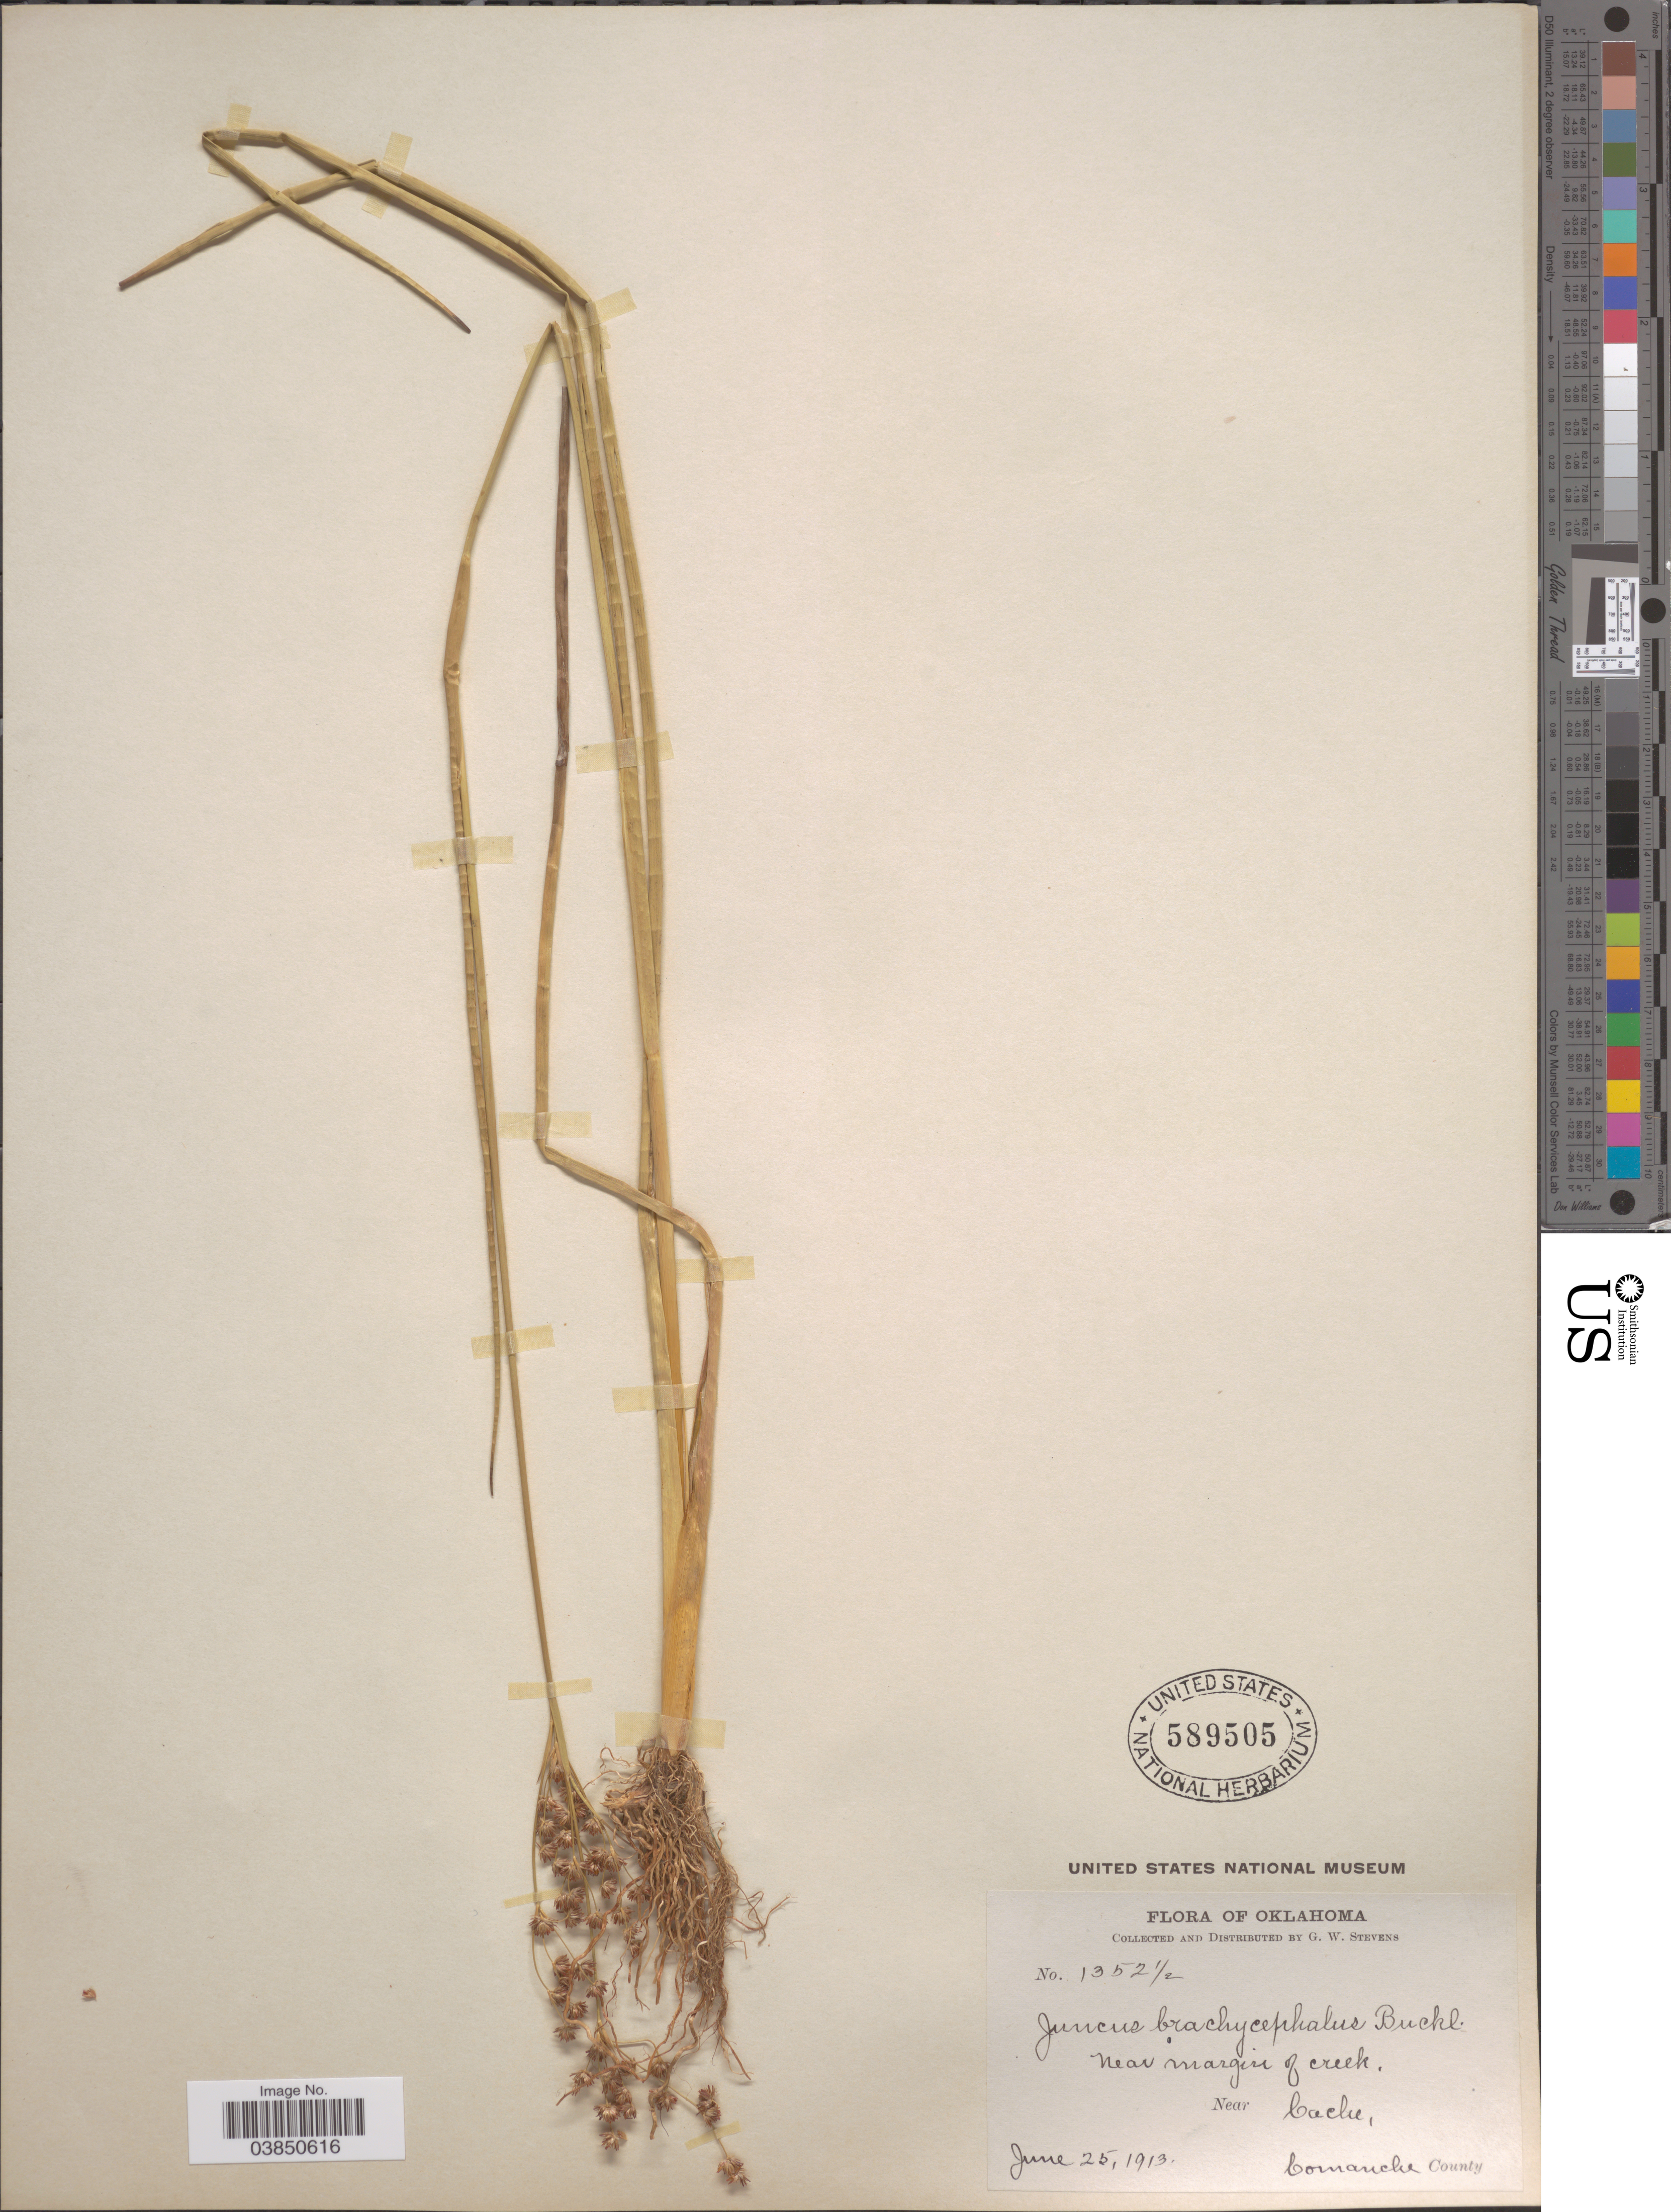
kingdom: Plantae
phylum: Tracheophyta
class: Liliopsida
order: Poales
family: Juncaceae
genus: Juncus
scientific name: Juncus brachycephalus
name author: (Engelm.) Buchenau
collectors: G. W. Stevens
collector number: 1352½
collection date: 1913-06-25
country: United States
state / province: Oklahoma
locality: Near margin of creek, near Cache, Comanche County.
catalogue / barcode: US 589505